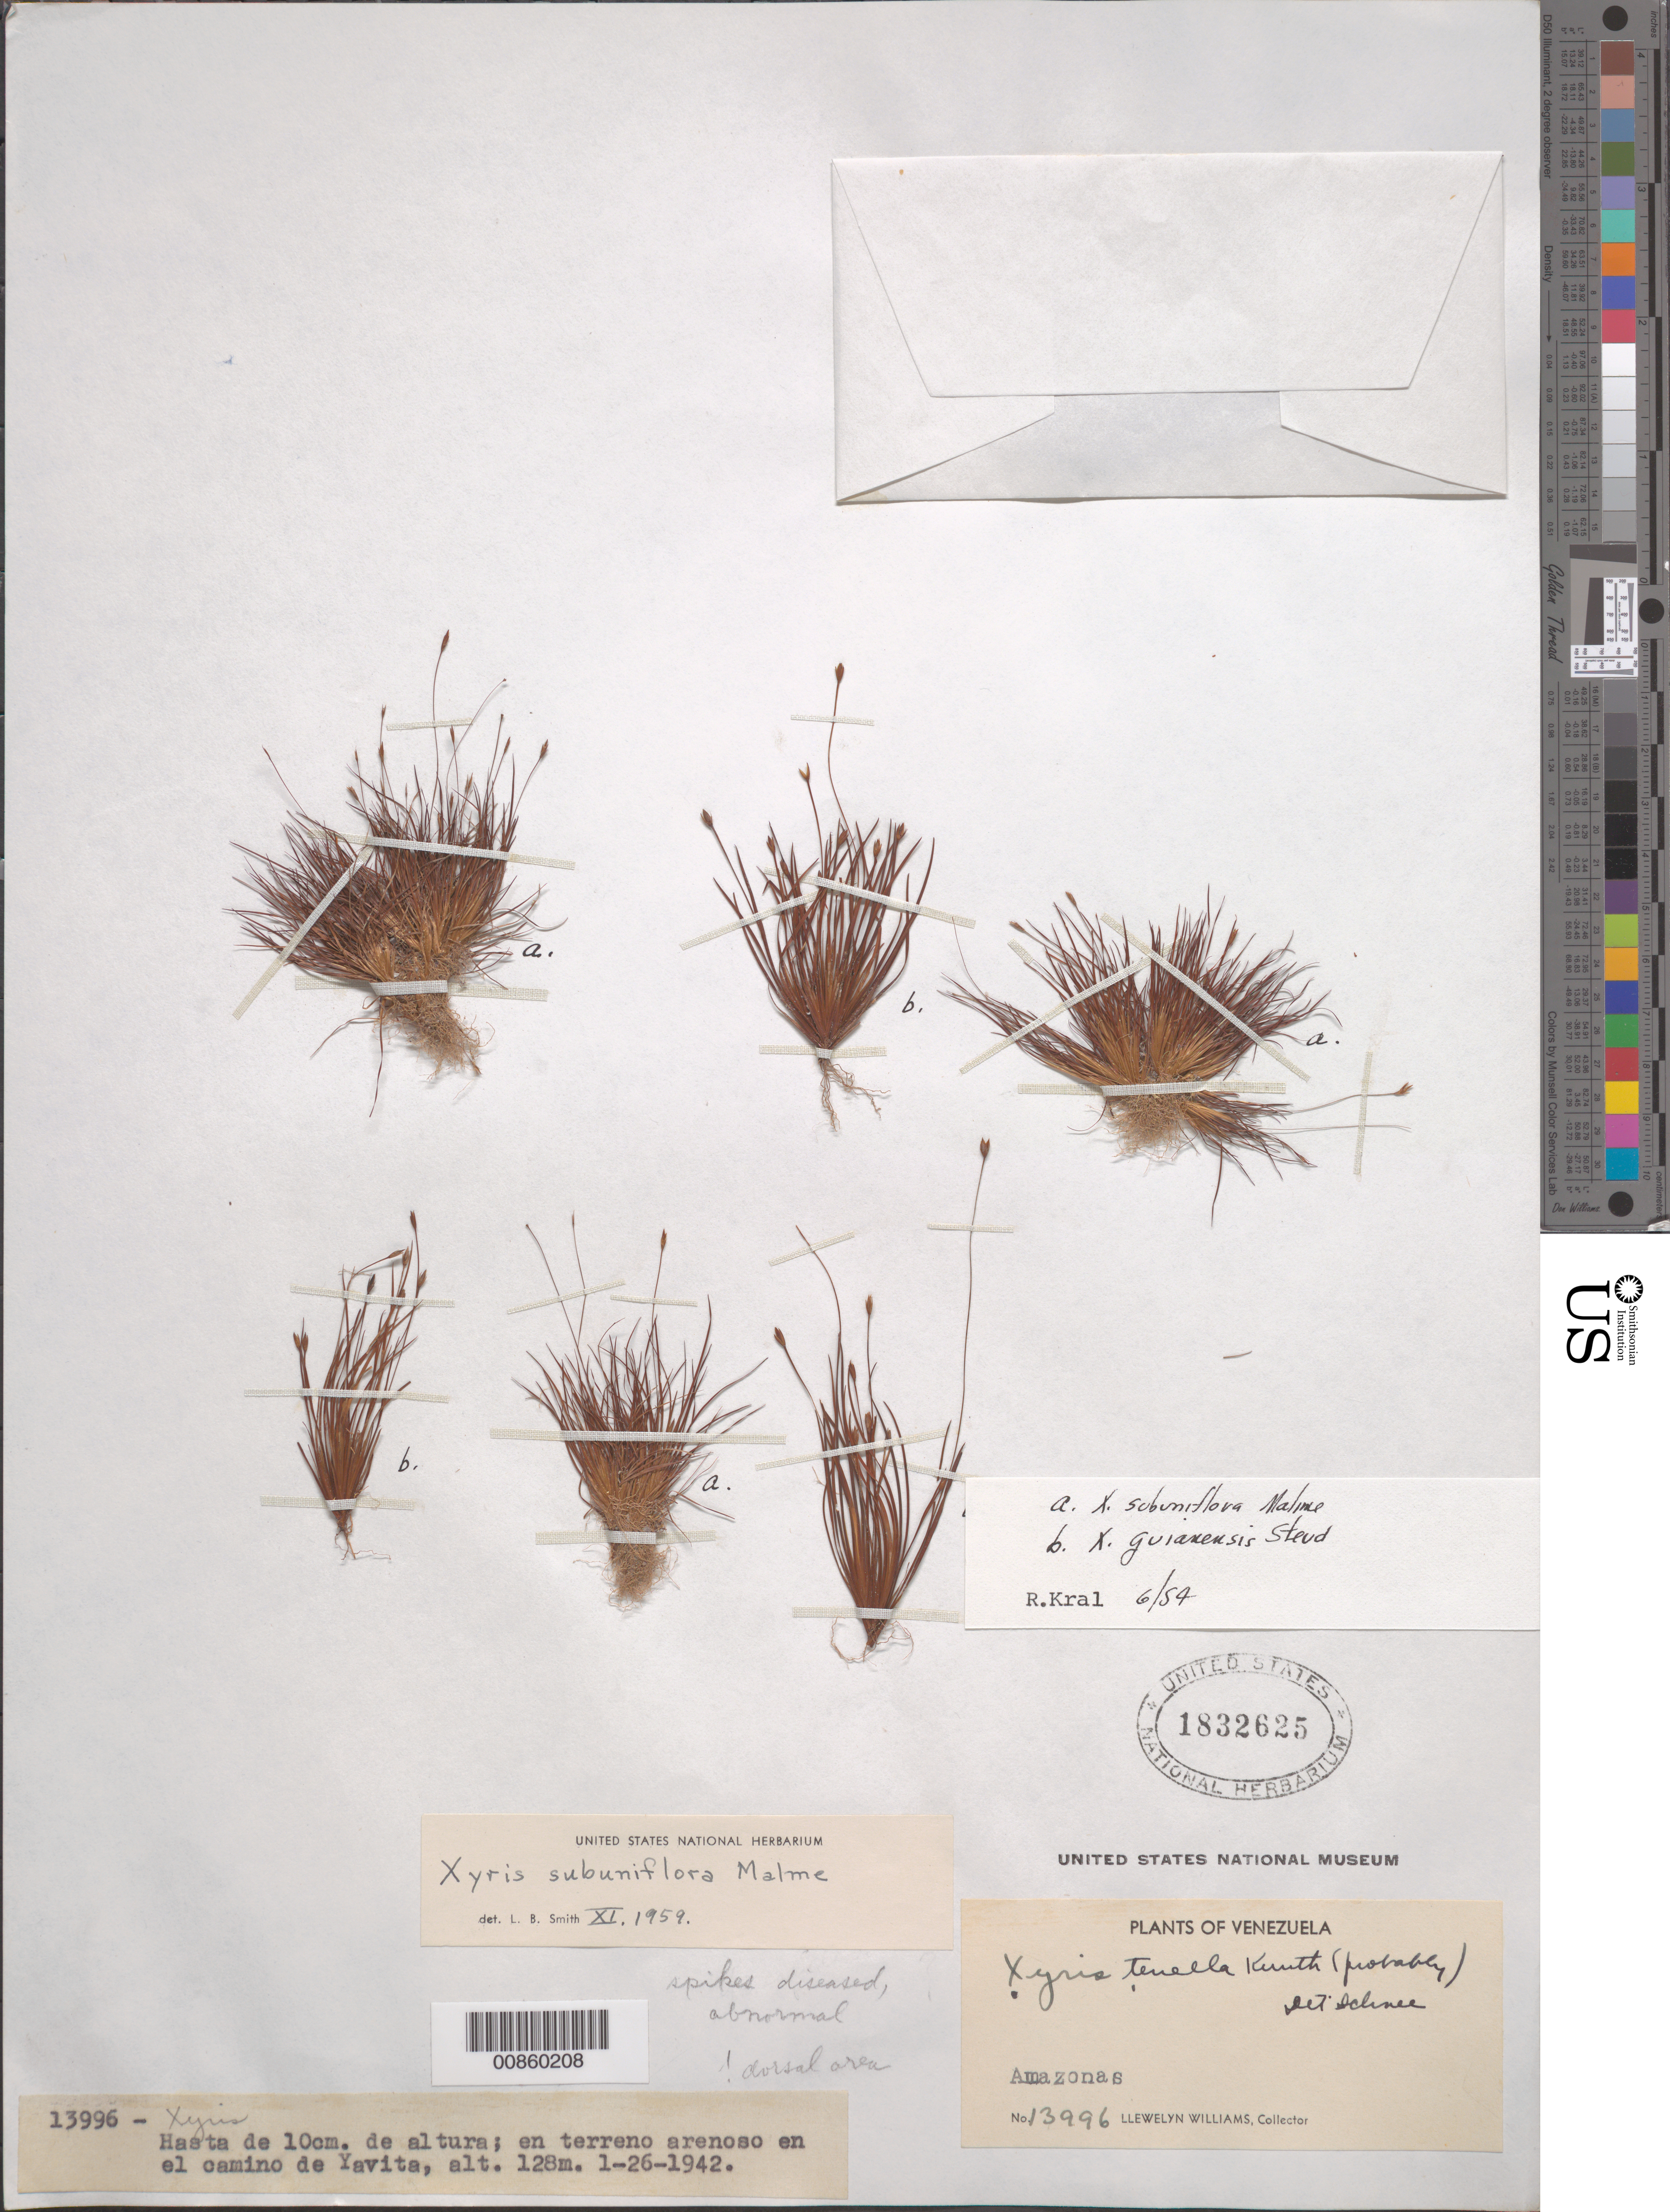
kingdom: Plantae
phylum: Tracheophyta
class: Liliopsida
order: Poales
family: Xyridaceae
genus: Xyris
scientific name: Xyris subuniflora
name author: Malme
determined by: Kral, Robert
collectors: Ll. Williams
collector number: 13996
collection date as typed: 26-Jan-42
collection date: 1942-01-26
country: Venezuela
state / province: Amazonas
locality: Yavita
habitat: Terreno arenoso en el camino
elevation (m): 128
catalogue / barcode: US 1832625